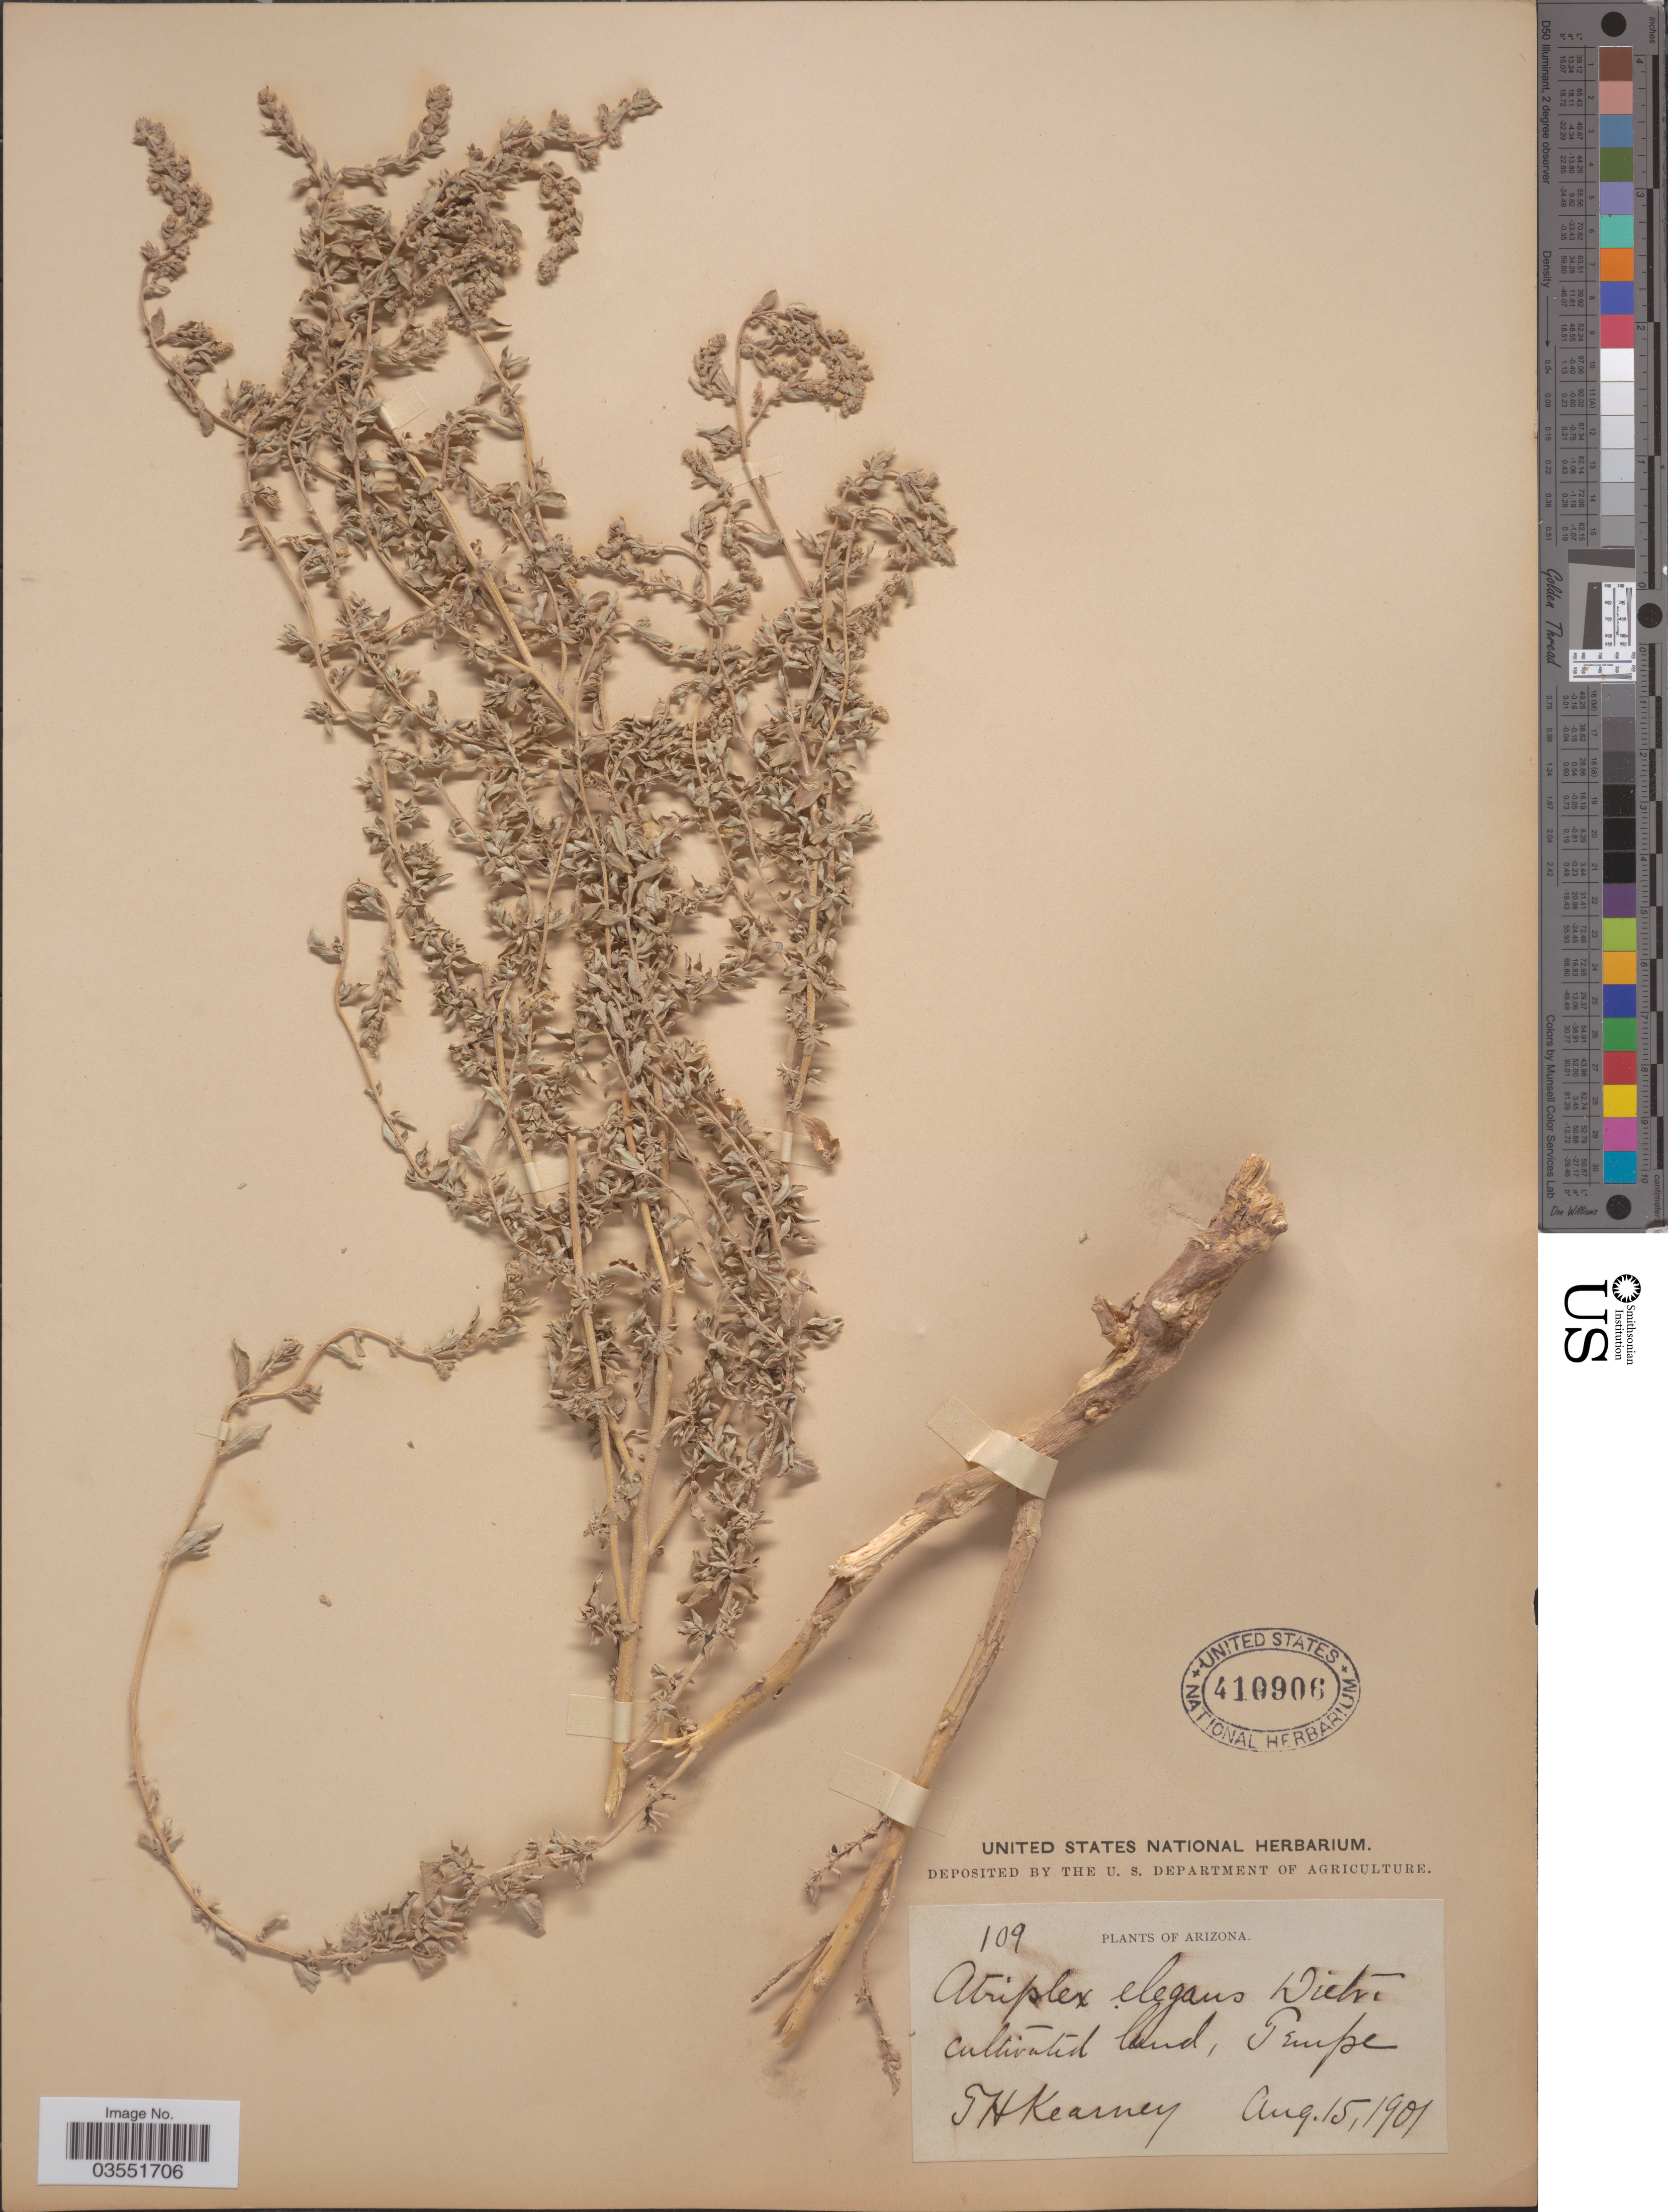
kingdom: Plantae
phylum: Tracheophyta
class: Magnoliopsida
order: Caryophyllales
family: Amaranthaceae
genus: Atriplex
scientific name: Atriplex elegans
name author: (Moq.) D. Dietr.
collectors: T. H. Kearney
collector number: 109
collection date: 1901-08-15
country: United States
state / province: Arizona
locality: Tempe.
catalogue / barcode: US 410906